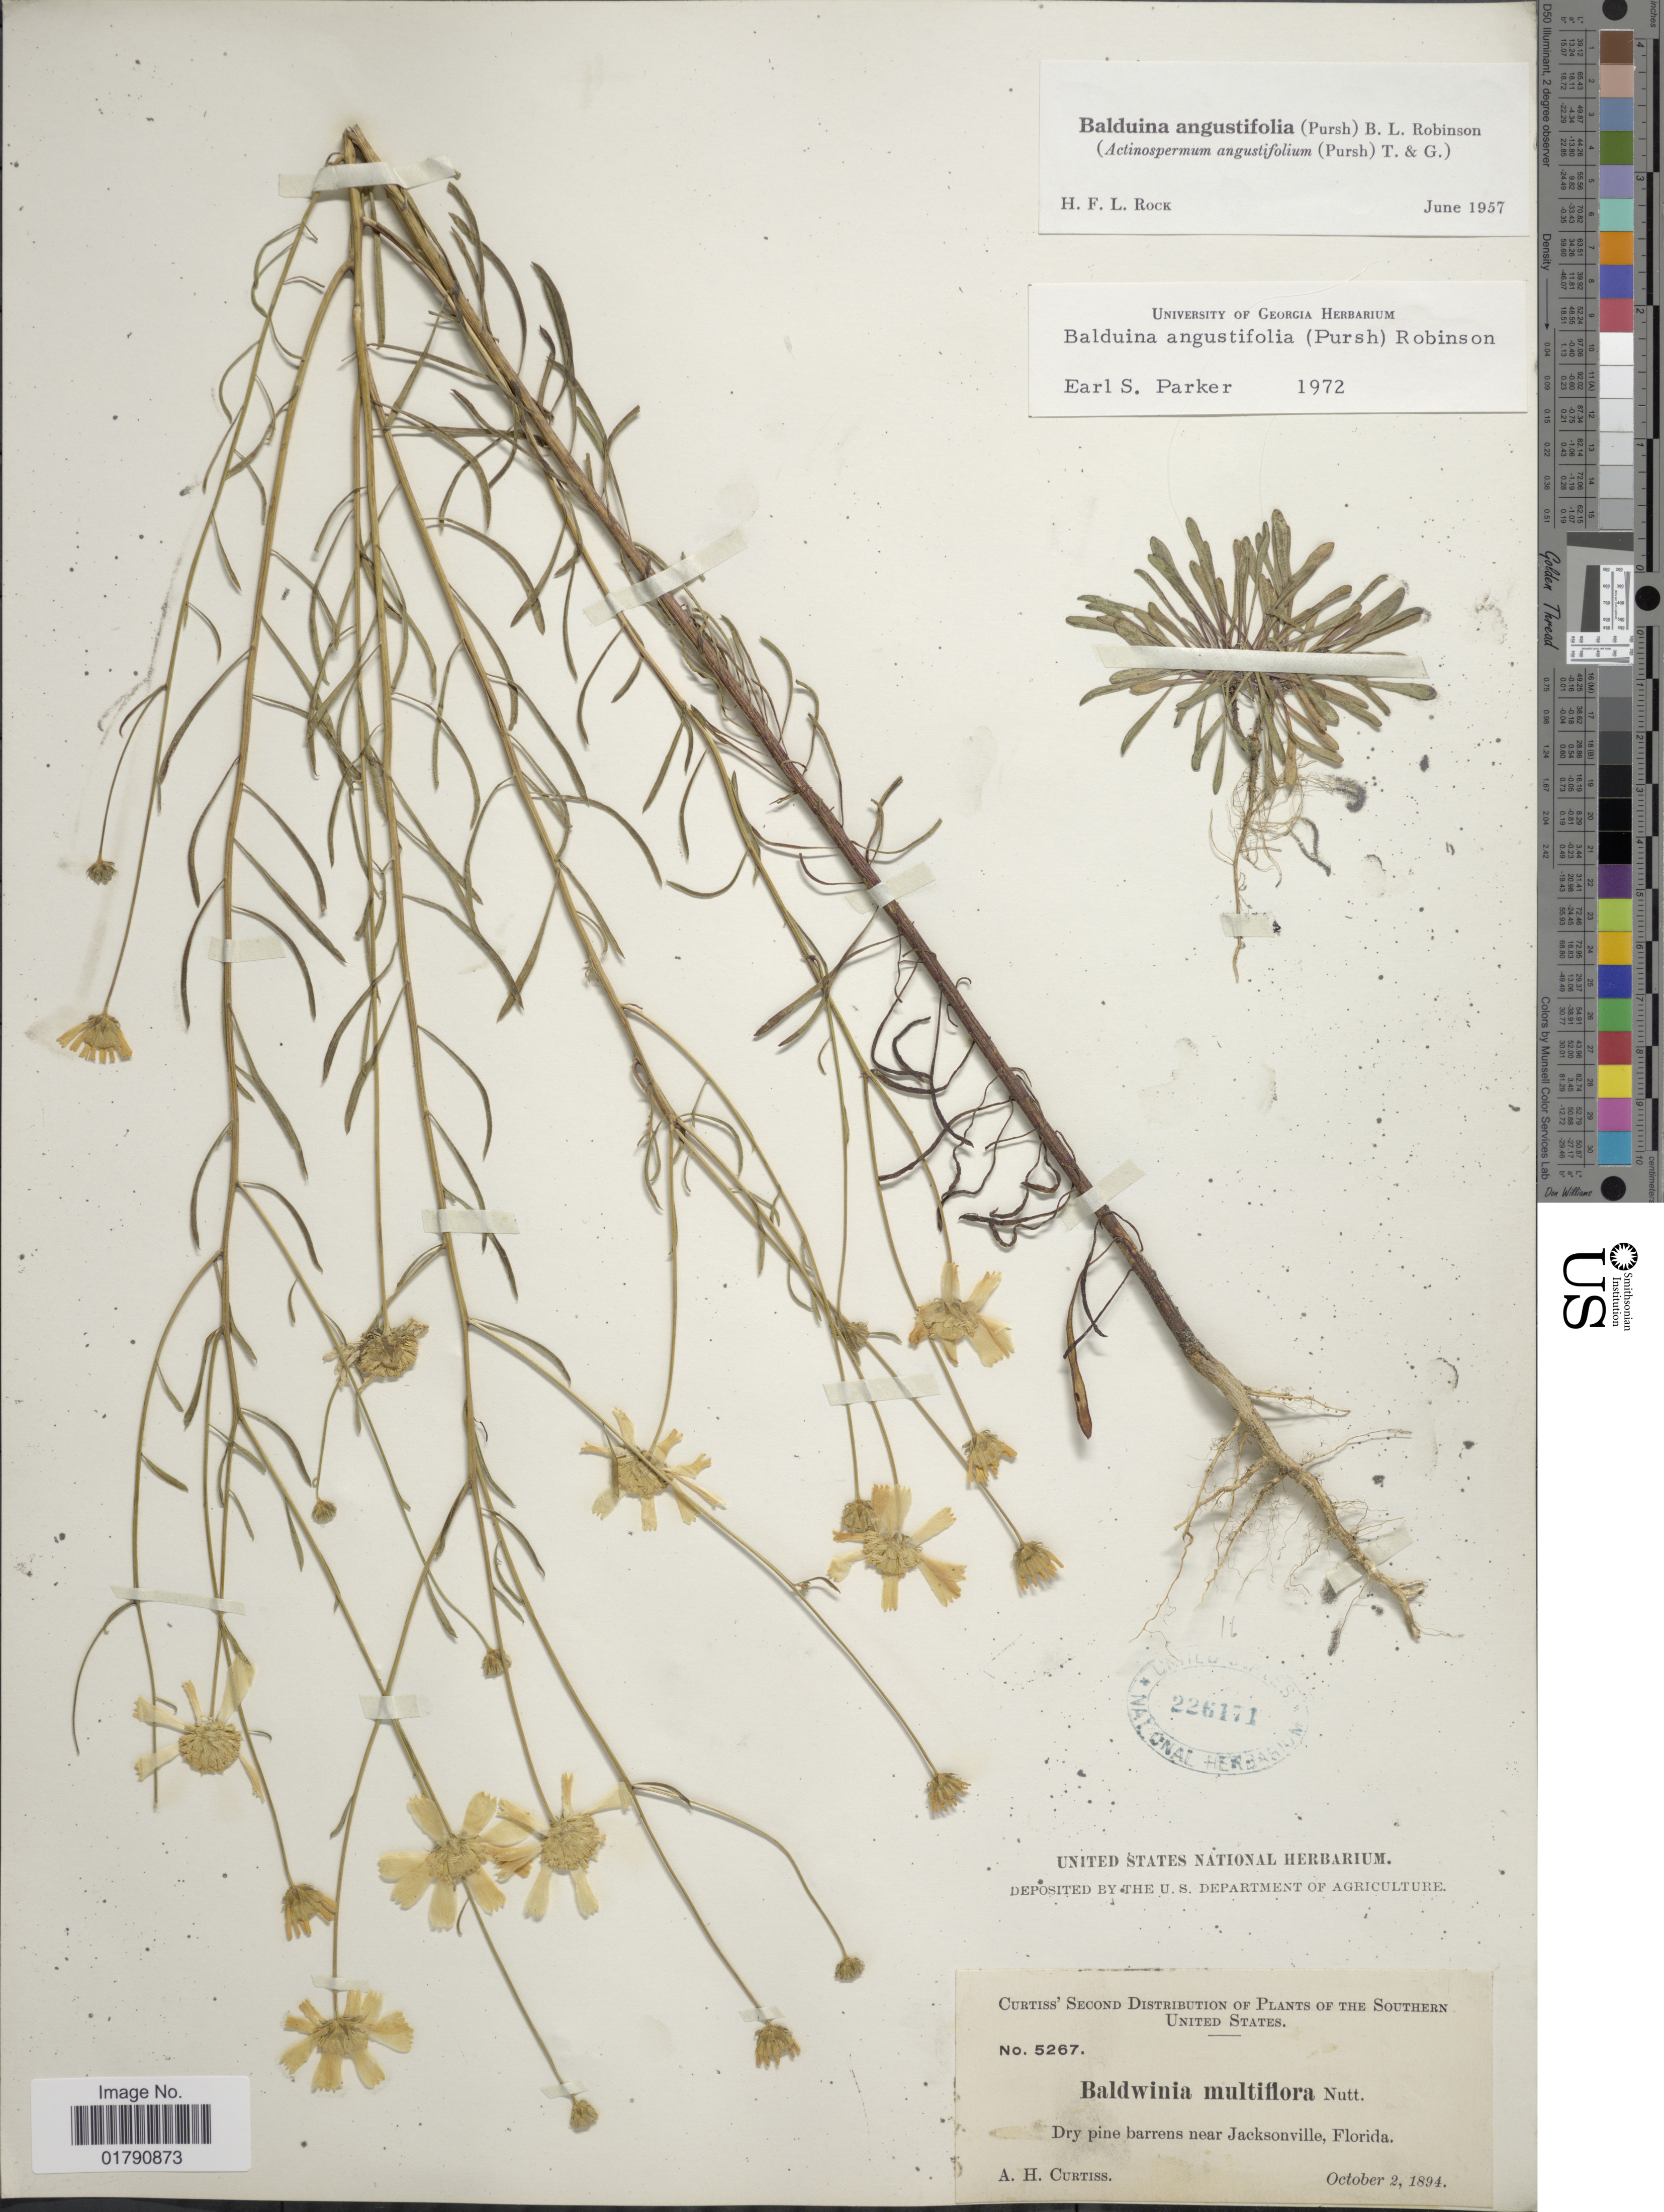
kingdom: Plantae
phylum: Tracheophyta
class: Magnoliopsida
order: Asterales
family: Asteraceae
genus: Balduina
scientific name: Balduina angustifolia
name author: (Pursh) B.L. Rob.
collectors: A. H. Curtiss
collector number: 5267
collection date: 1894-10-02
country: United States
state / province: Florida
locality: Southern United States, near Jacksonville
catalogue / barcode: US 226171